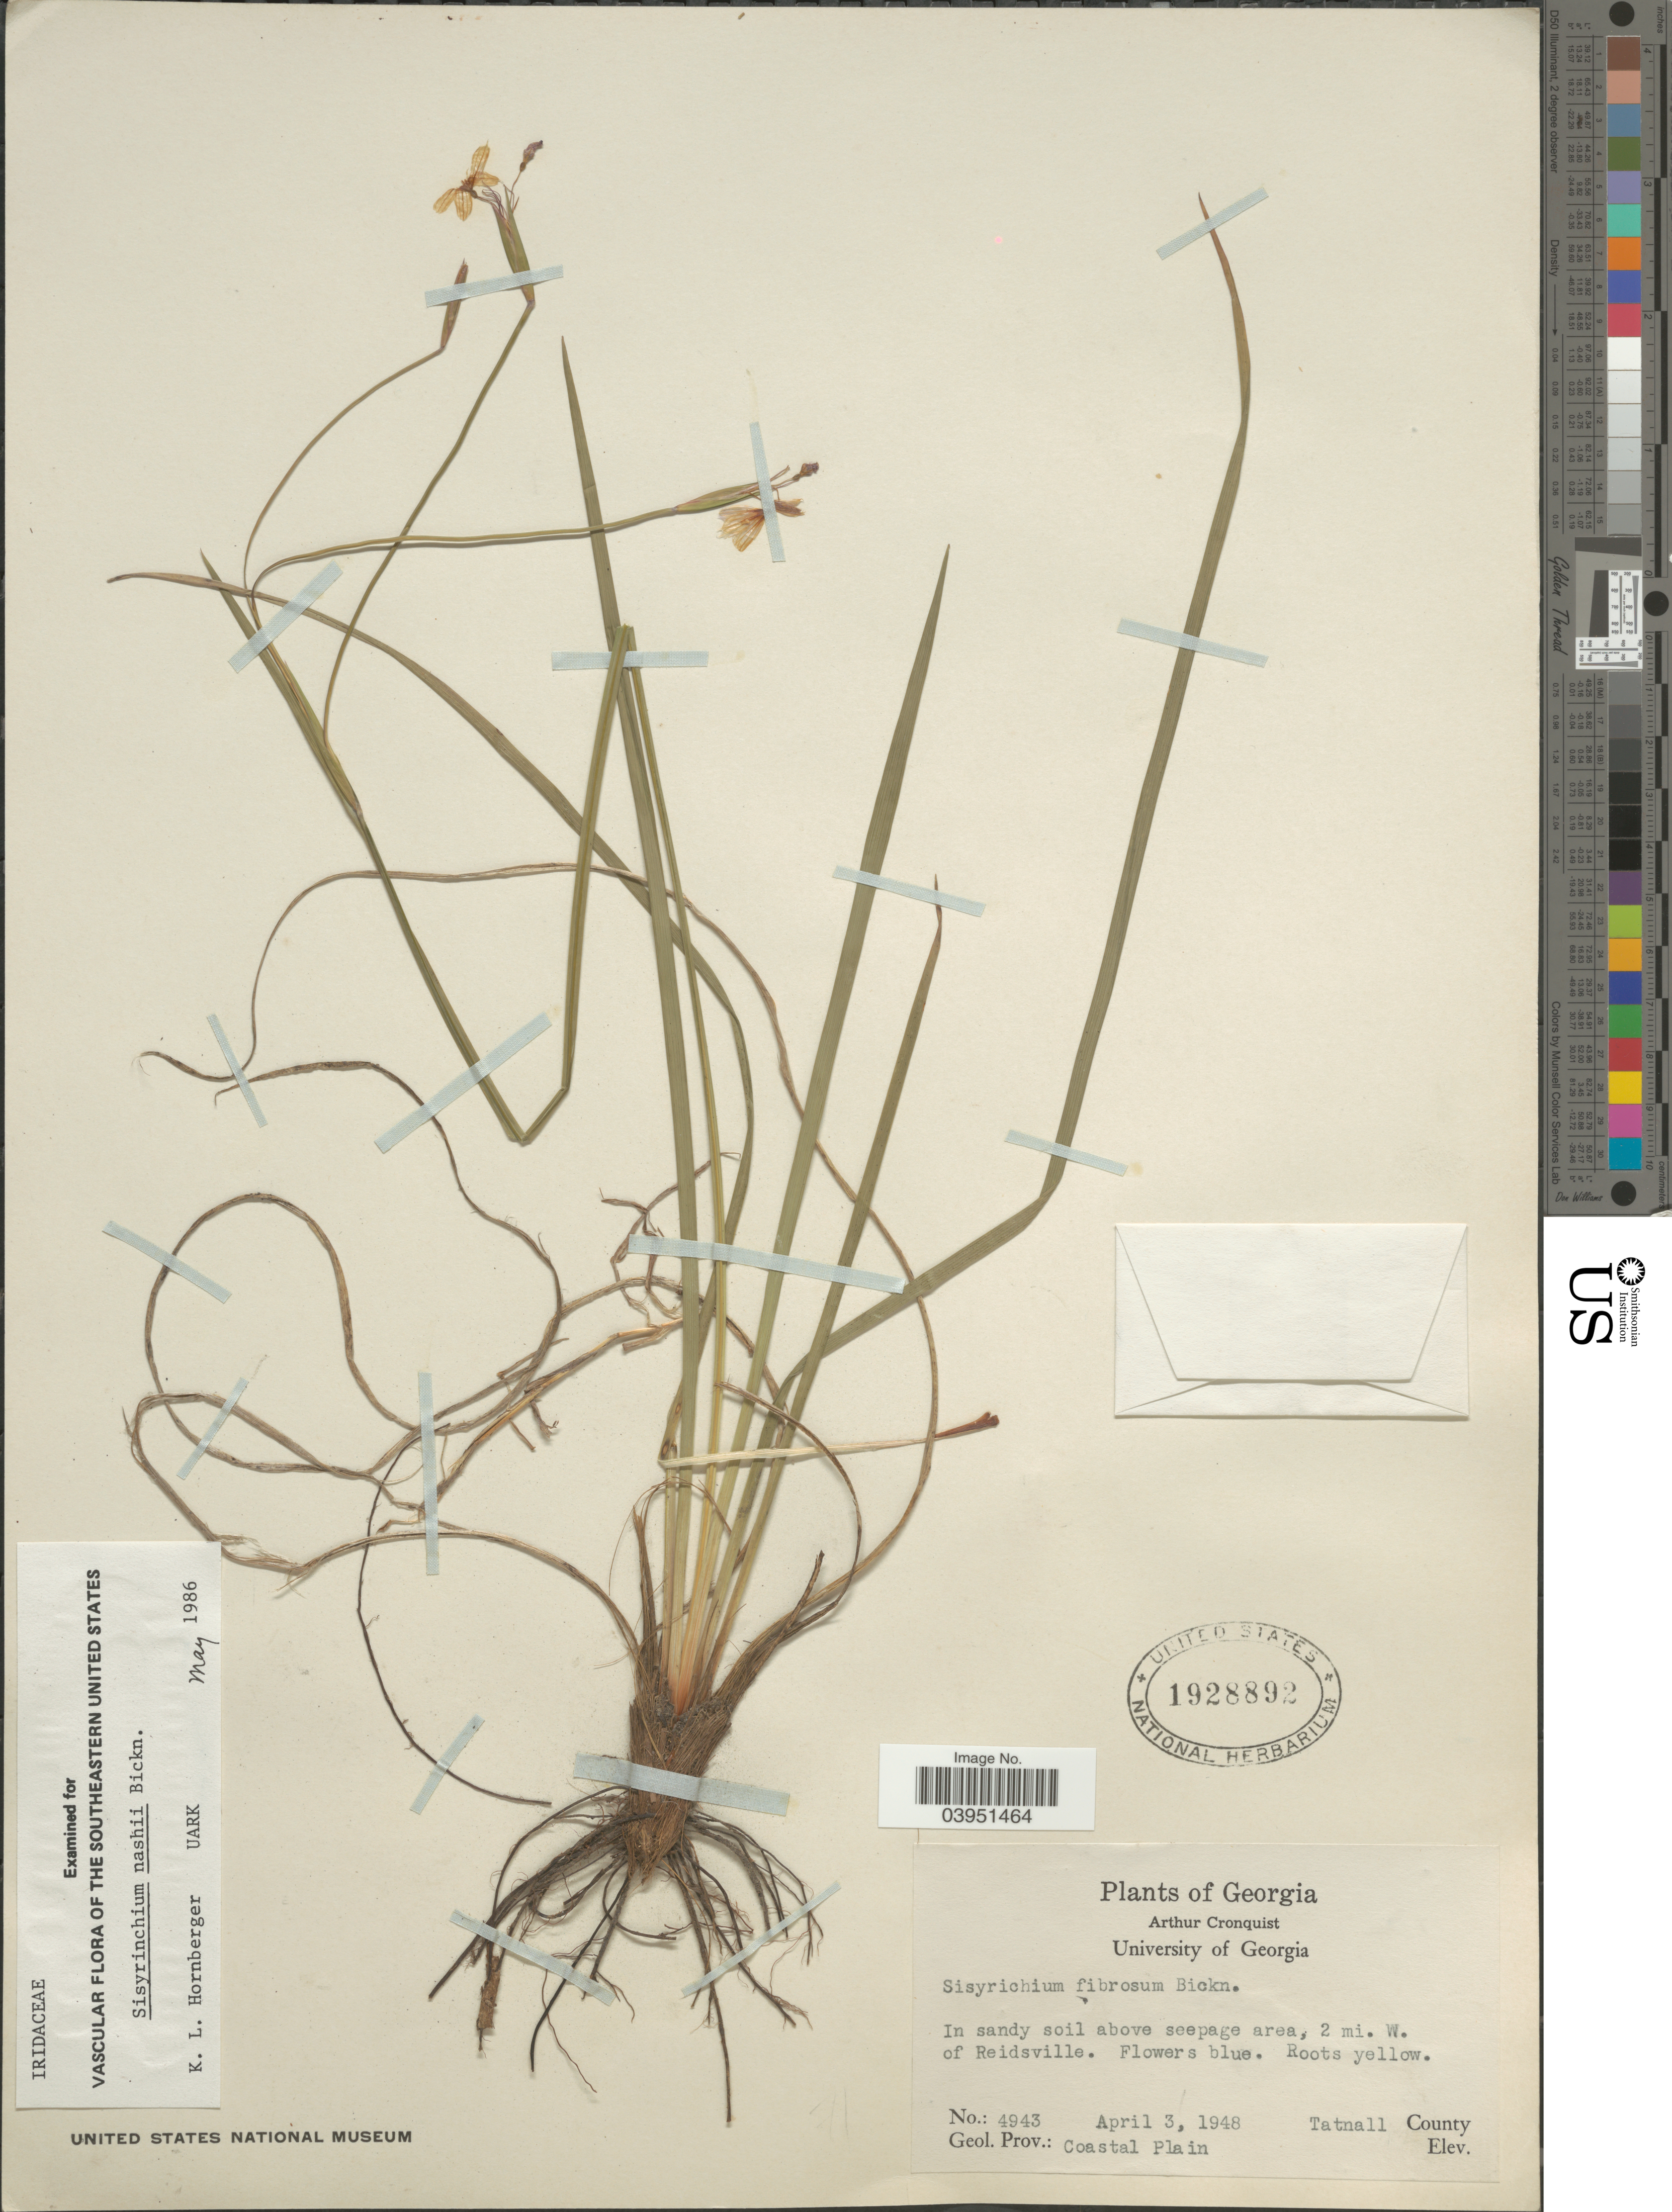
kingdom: Plantae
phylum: Tracheophyta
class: Liliopsida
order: Asparagales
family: Iridaceae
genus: Sisyrinchium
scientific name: Sisyrinchium nashii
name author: E.P. Bicknell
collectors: A. J. Cronquist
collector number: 4943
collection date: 1948-04-03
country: United States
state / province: Georgia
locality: In sandy soil above seepage area, 2 mi. W. of Reidsville. Tatnall County. Geol. Prov.: Coastal Plain.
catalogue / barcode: US 1928892